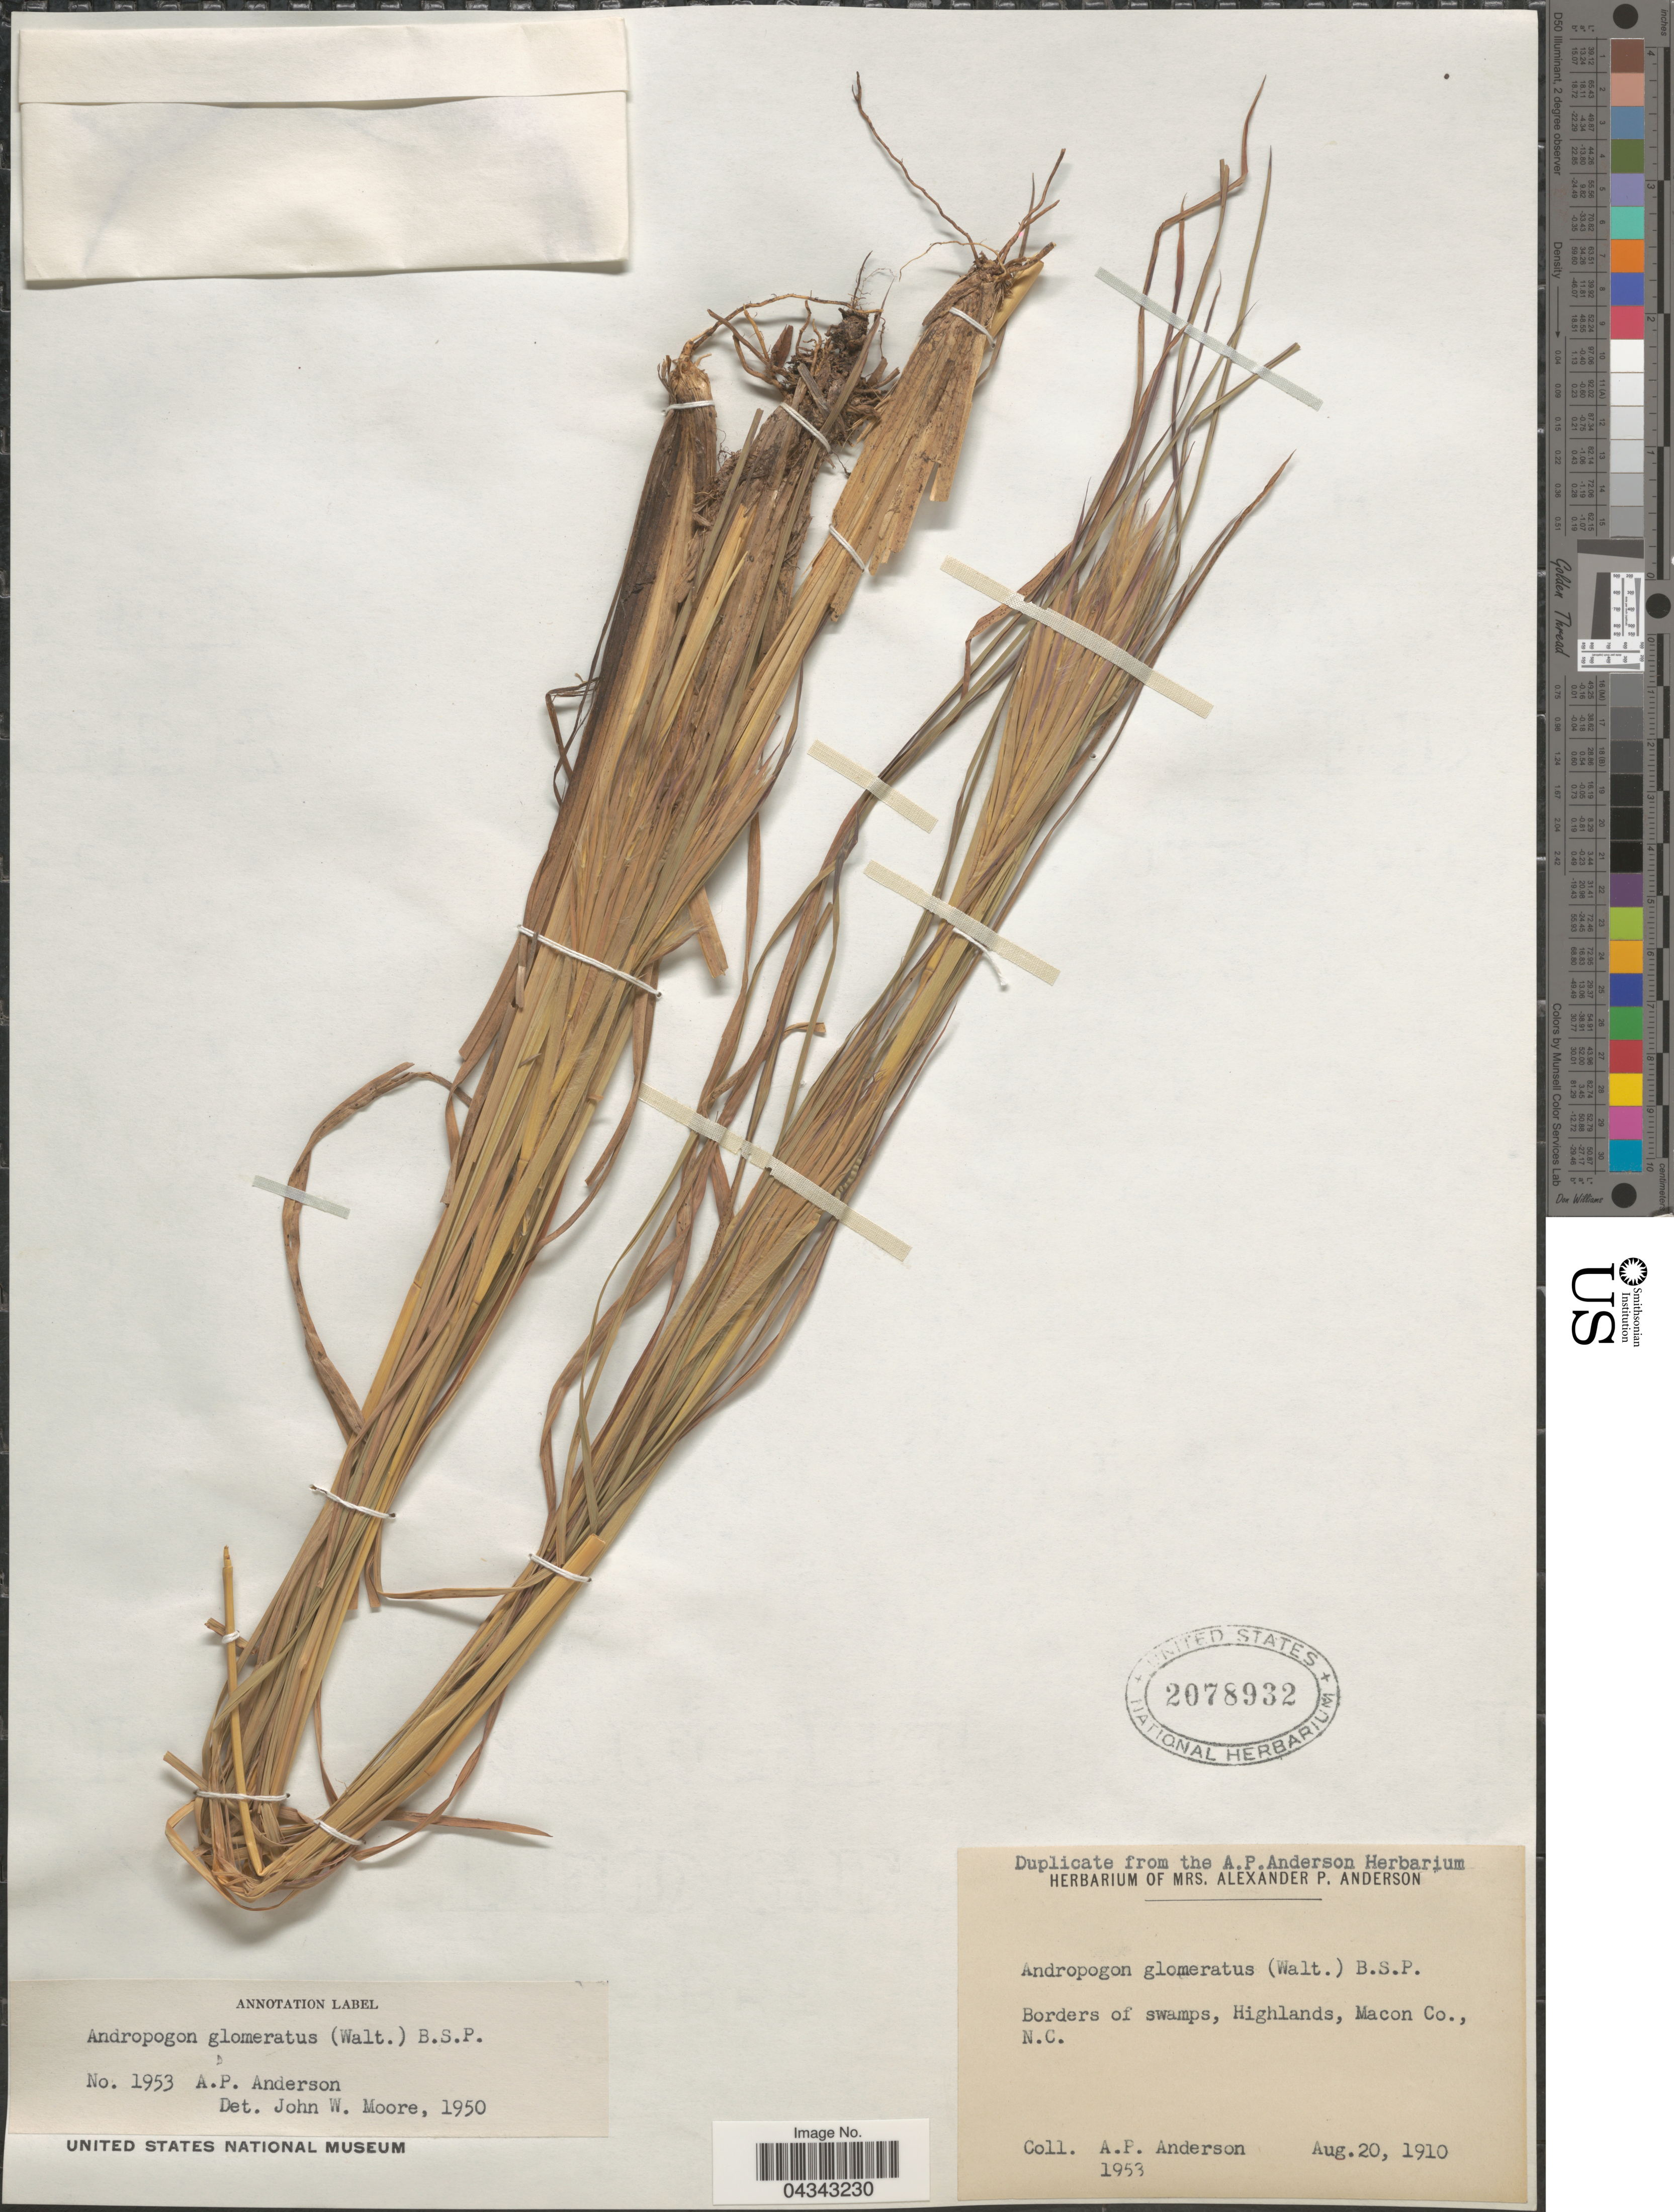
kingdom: Plantae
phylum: Tracheophyta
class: Liliopsida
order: Poales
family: Poaceae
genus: Andropogon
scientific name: Andropogon glomeratus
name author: (Walter) Britton, Stearns & Poggenb.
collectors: A. P. Anderson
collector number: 1953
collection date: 1910-08-20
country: United States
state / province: North Carolina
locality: Borders of swamps, Highlands, Macon Co.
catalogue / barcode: US 2078932